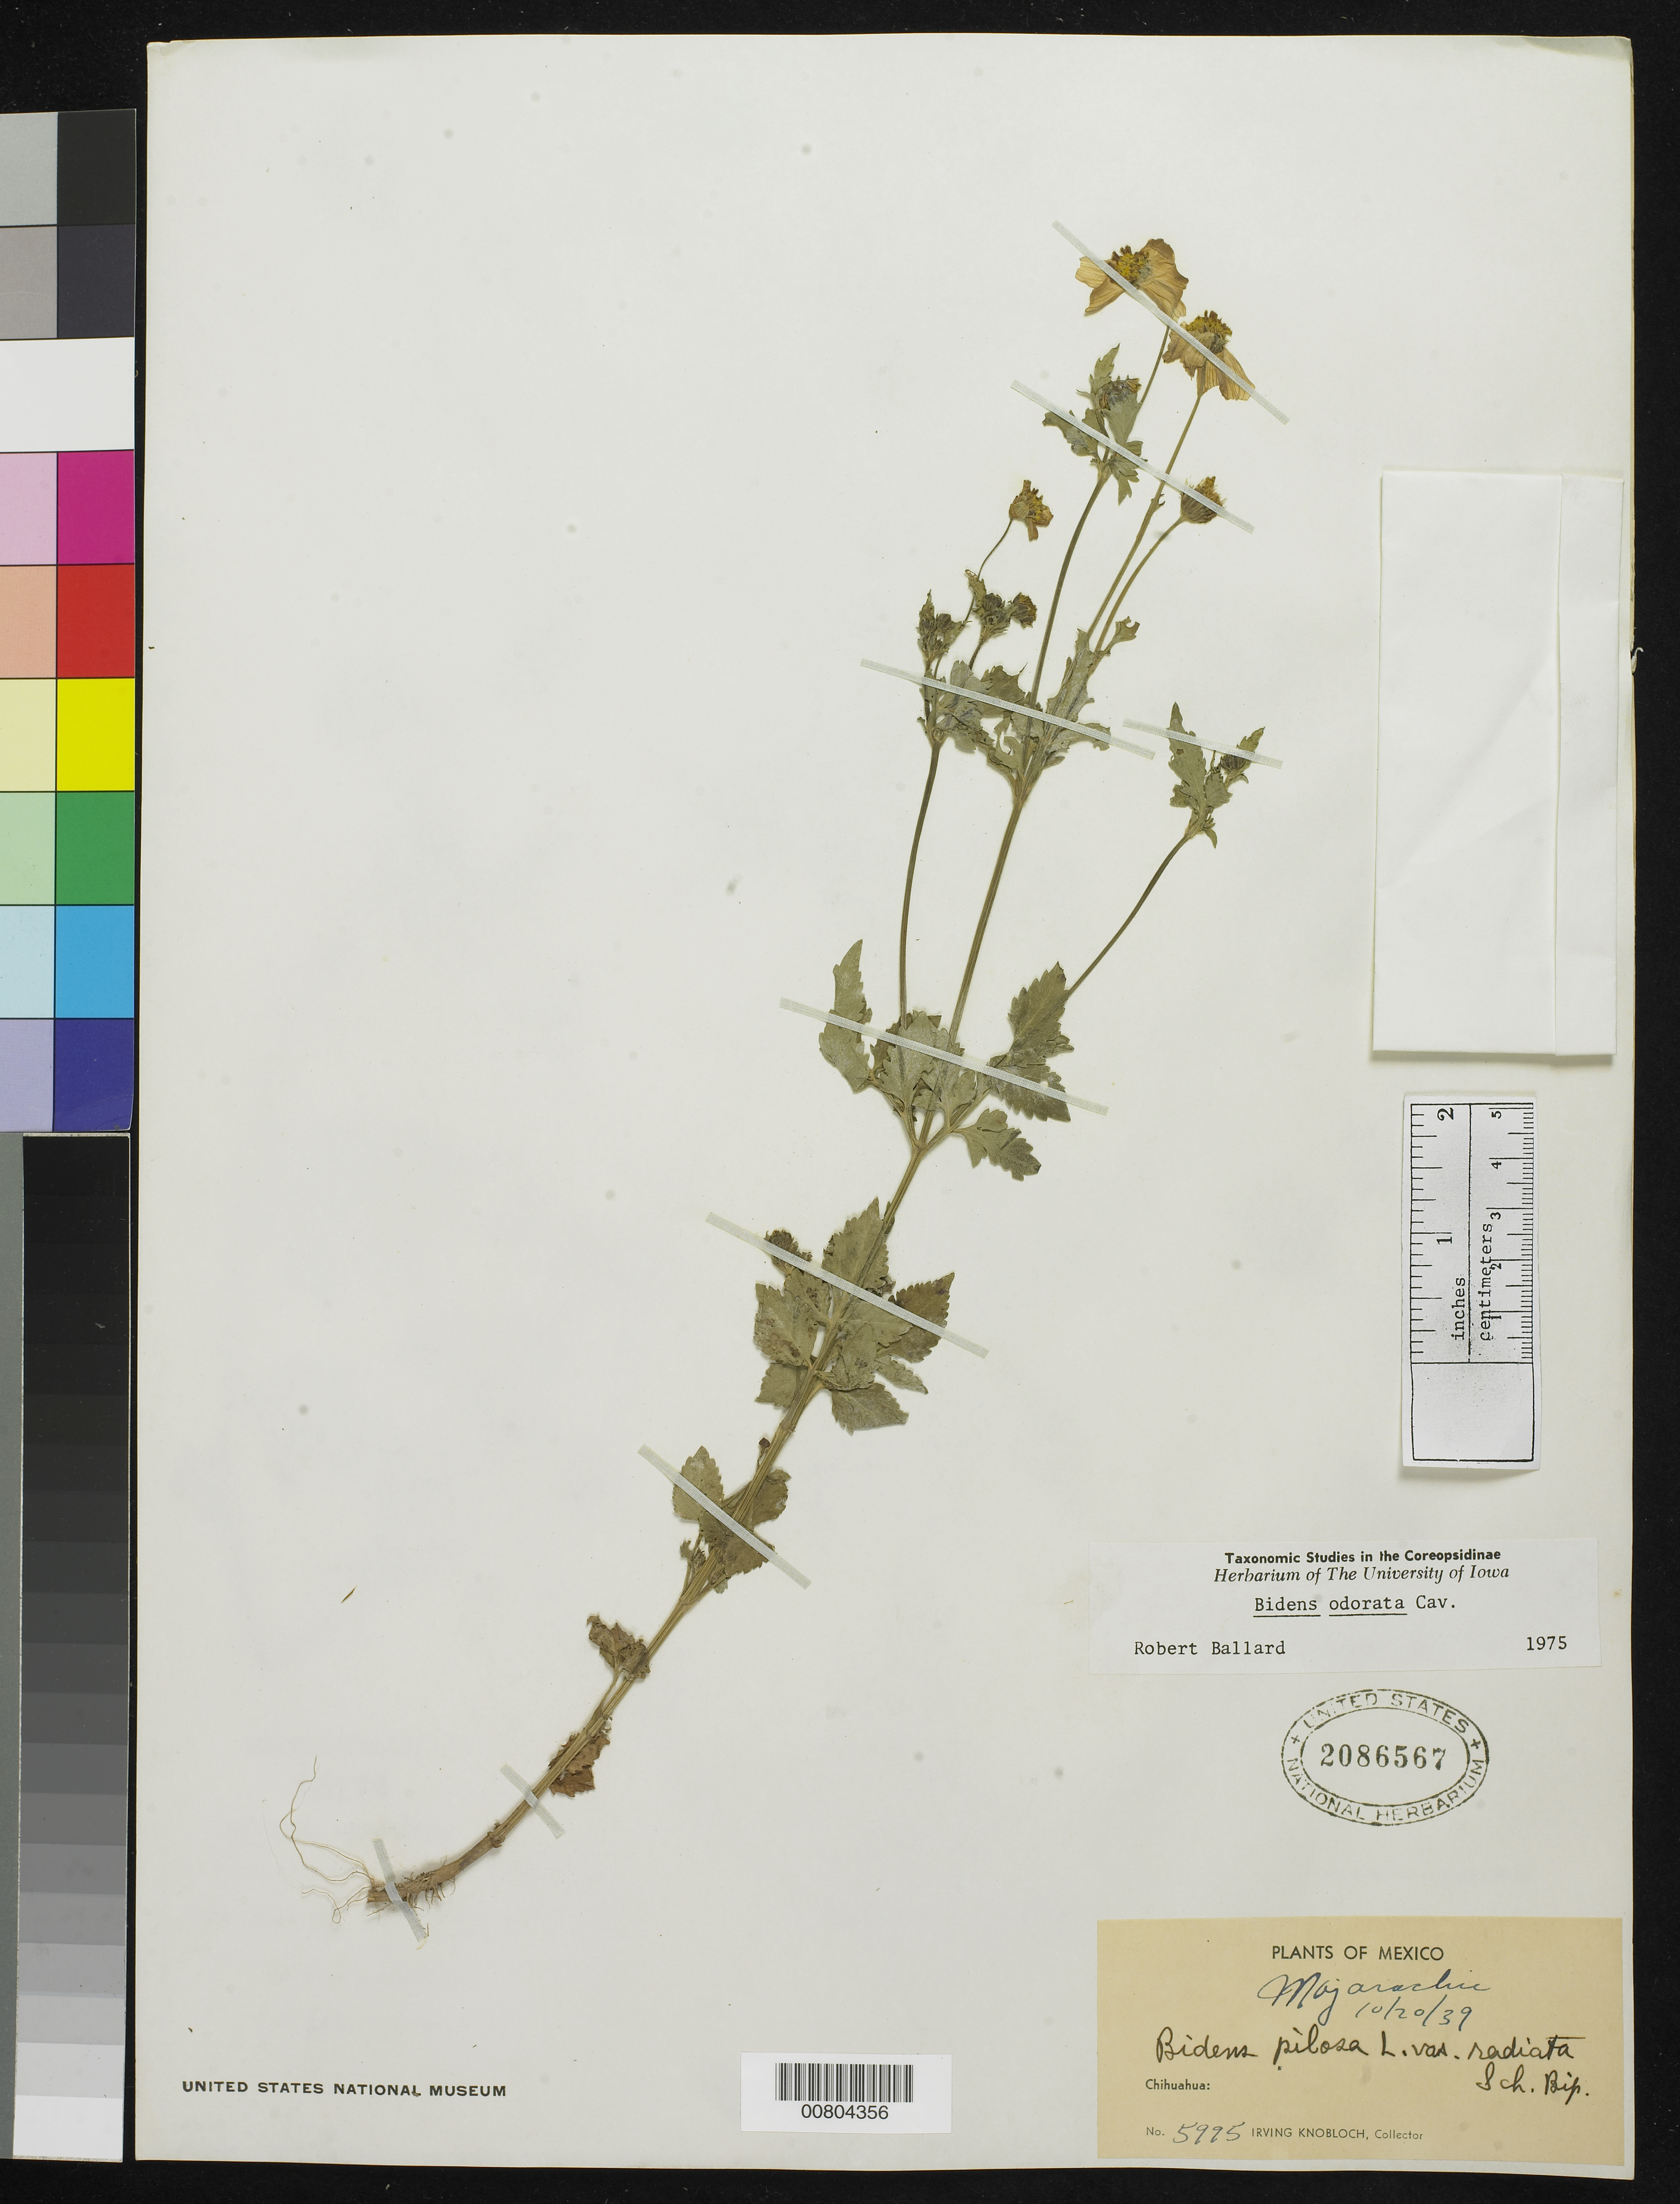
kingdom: Plantae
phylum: Tracheophyta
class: Magnoliopsida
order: Asterales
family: Asteraceae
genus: Bidens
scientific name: Bidens odorata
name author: Cav.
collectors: I. W. Knobloch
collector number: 5995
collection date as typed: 20 Oct 1939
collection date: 1939-10-20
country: Mexico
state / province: Chihuahua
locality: Mojarachic, Chihuahua.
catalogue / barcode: US 2086567